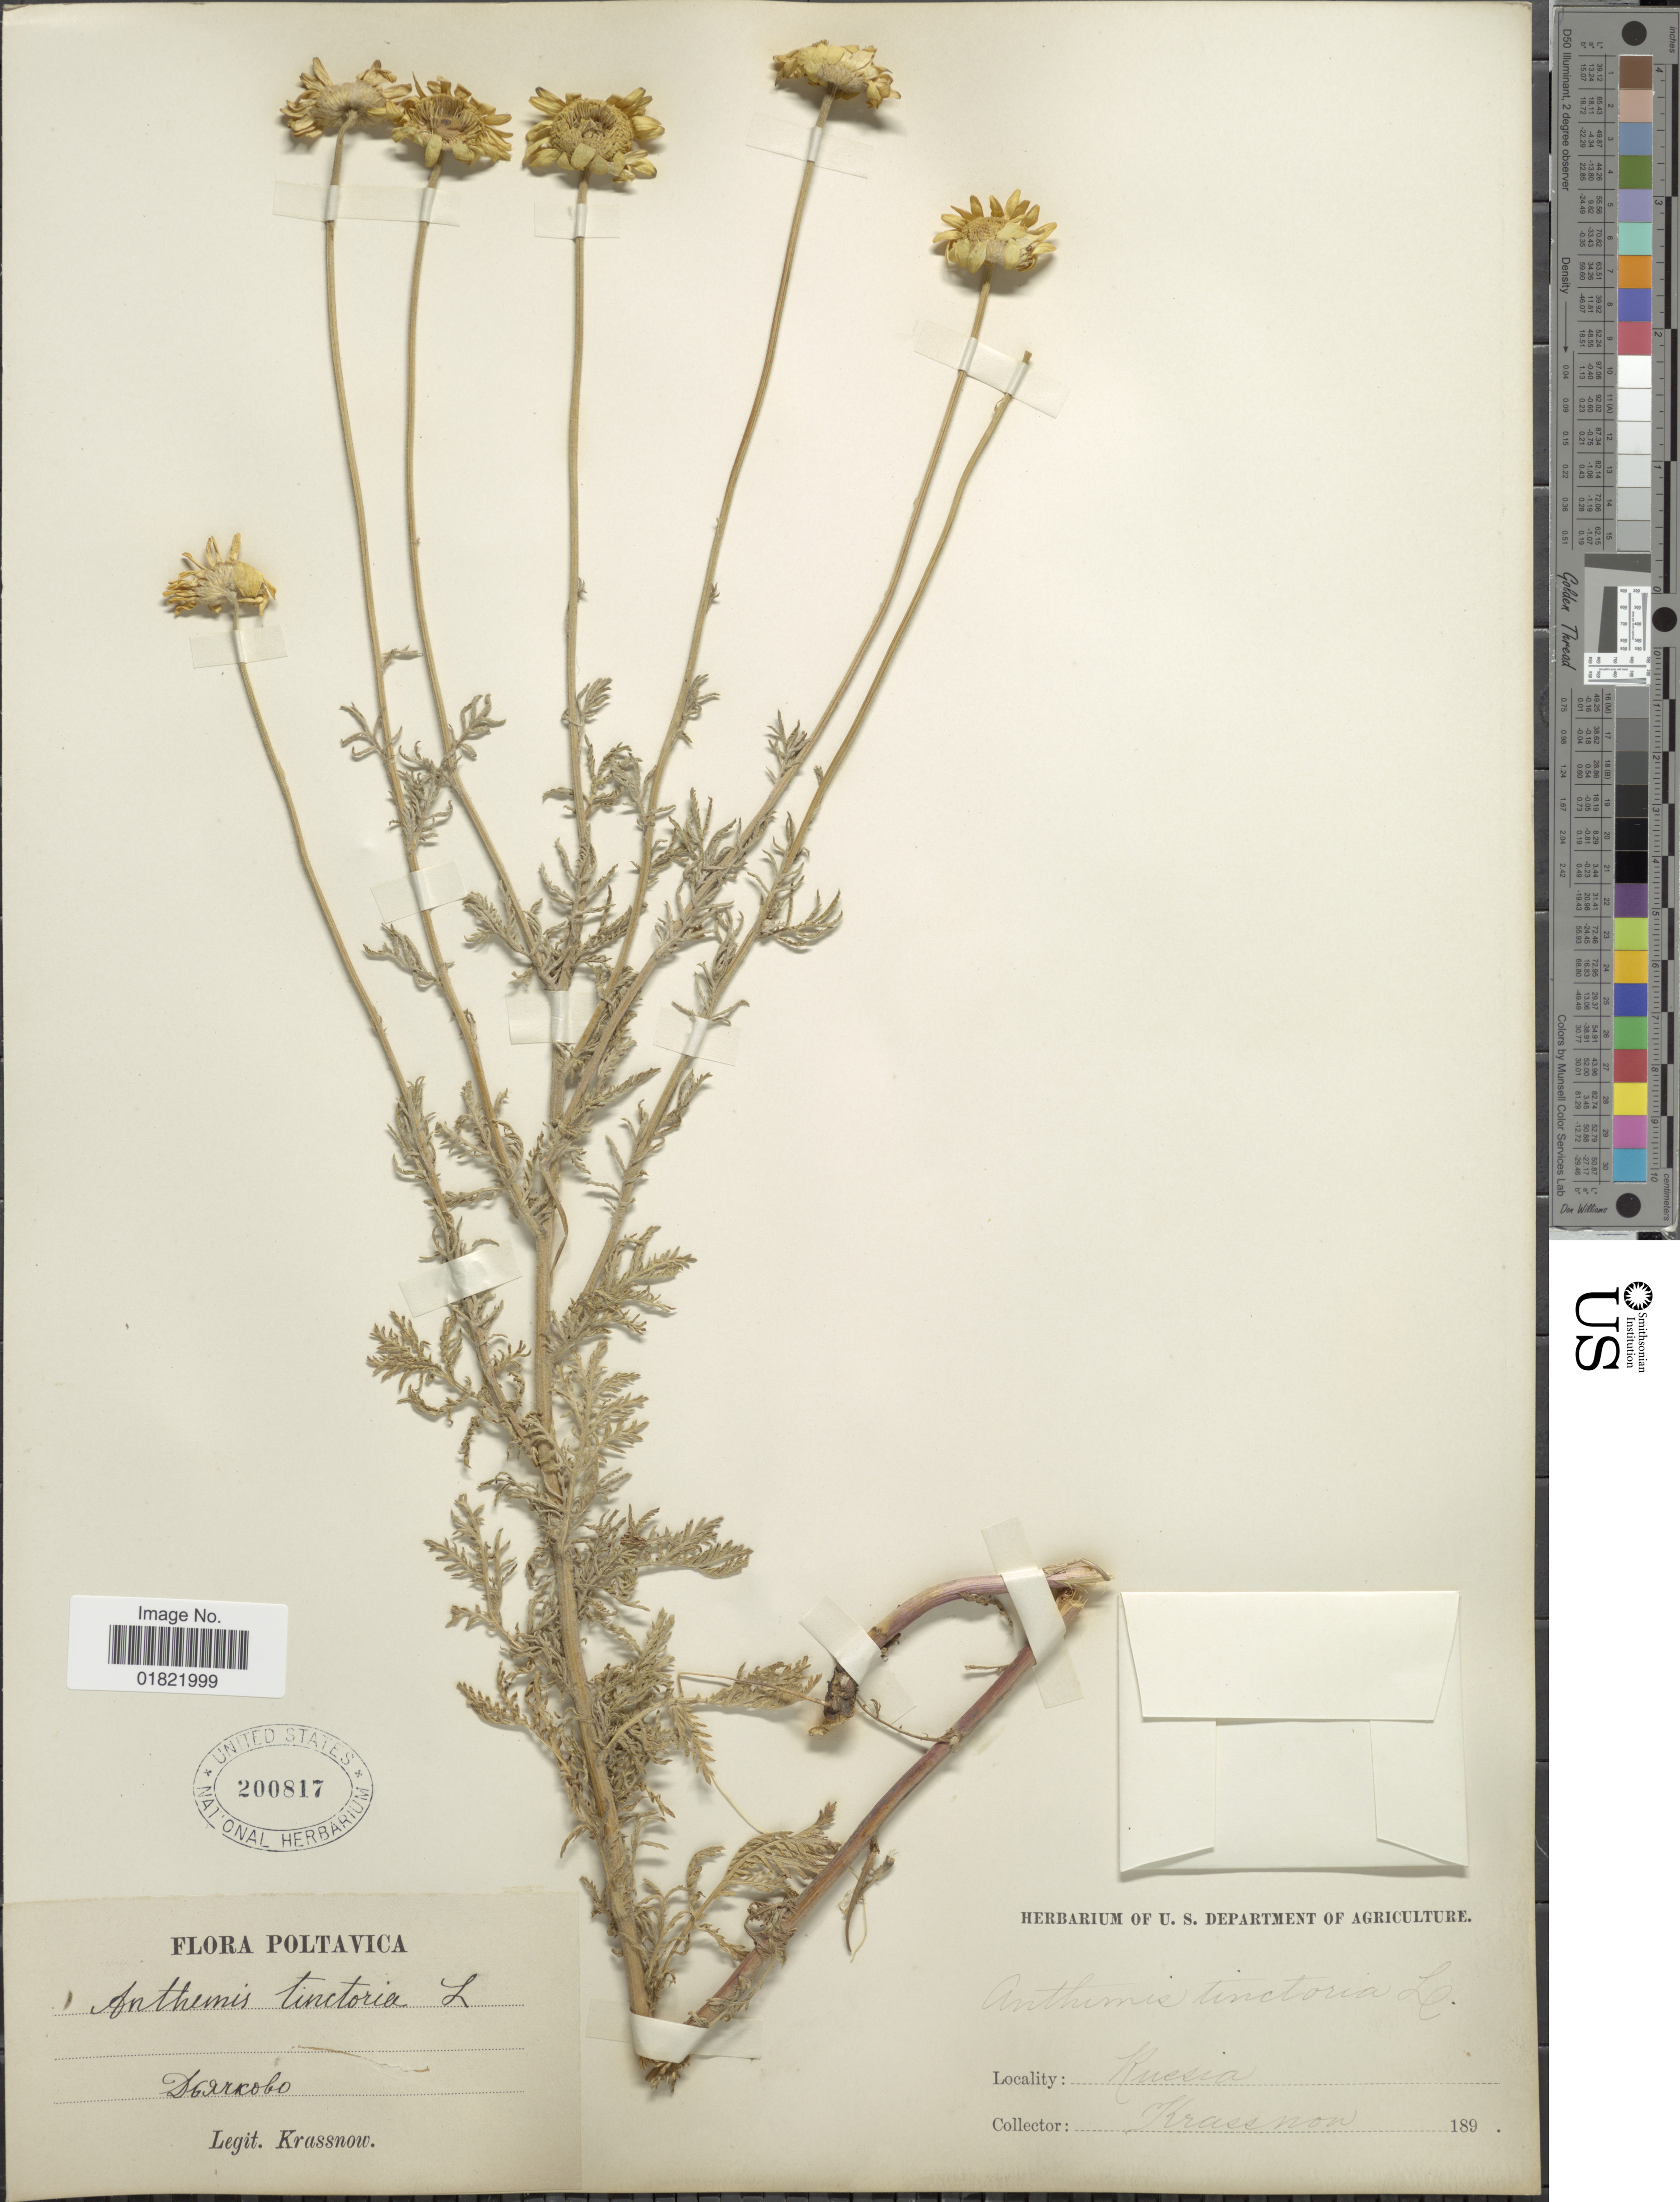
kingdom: Plantae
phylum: Tracheophyta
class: Magnoliopsida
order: Asterales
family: Asteraceae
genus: Anthemis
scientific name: Anthemis tinctoria 'Wargrave'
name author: L.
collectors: -. Krassnow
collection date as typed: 189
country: Ukraine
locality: Russia, Poltavica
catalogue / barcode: US 200817